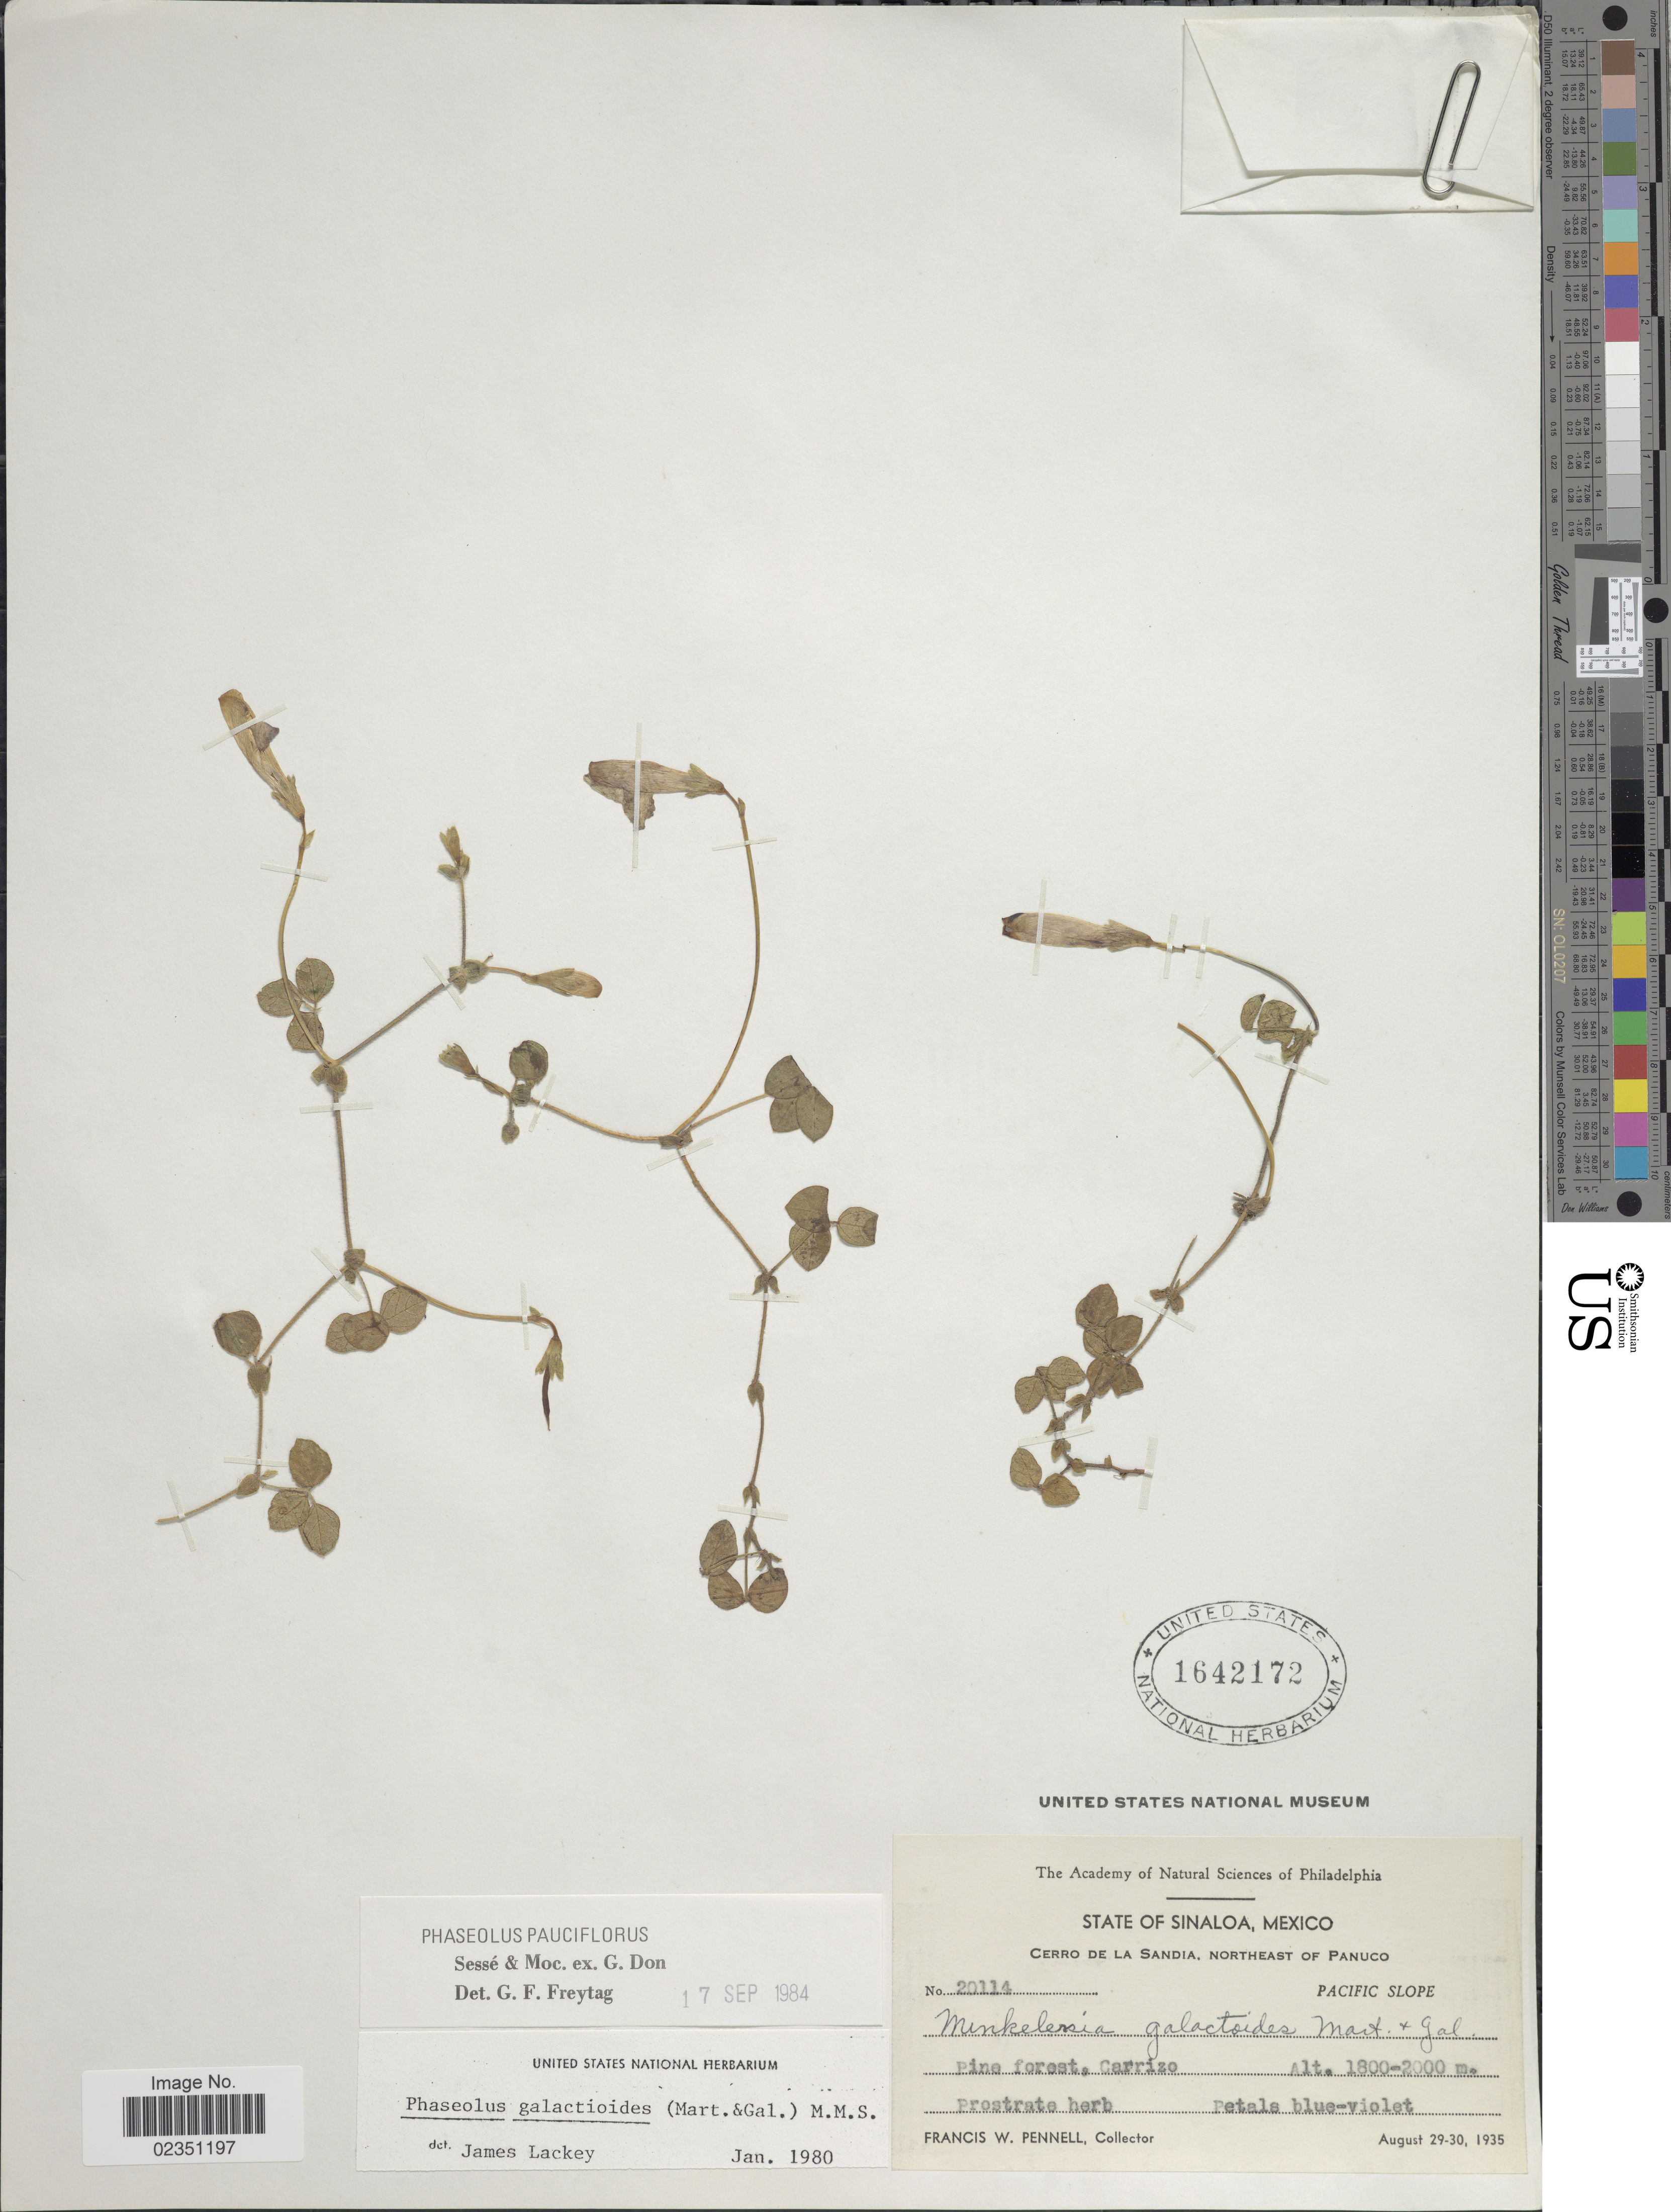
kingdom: Plantae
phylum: Tracheophyta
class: Magnoliopsida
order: Fabales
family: Fabaceae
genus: Phaseolus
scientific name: Phaseolus pauciflorus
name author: Sessé & Moc. ex G. Don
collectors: F. W. Pennell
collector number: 20114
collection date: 1935-08-29/1935-08-30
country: Mexico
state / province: Sinaloa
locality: Cerra de La Sandia, Northeast of Panuco, Pacific Slope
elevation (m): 1800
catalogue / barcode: US 1642172